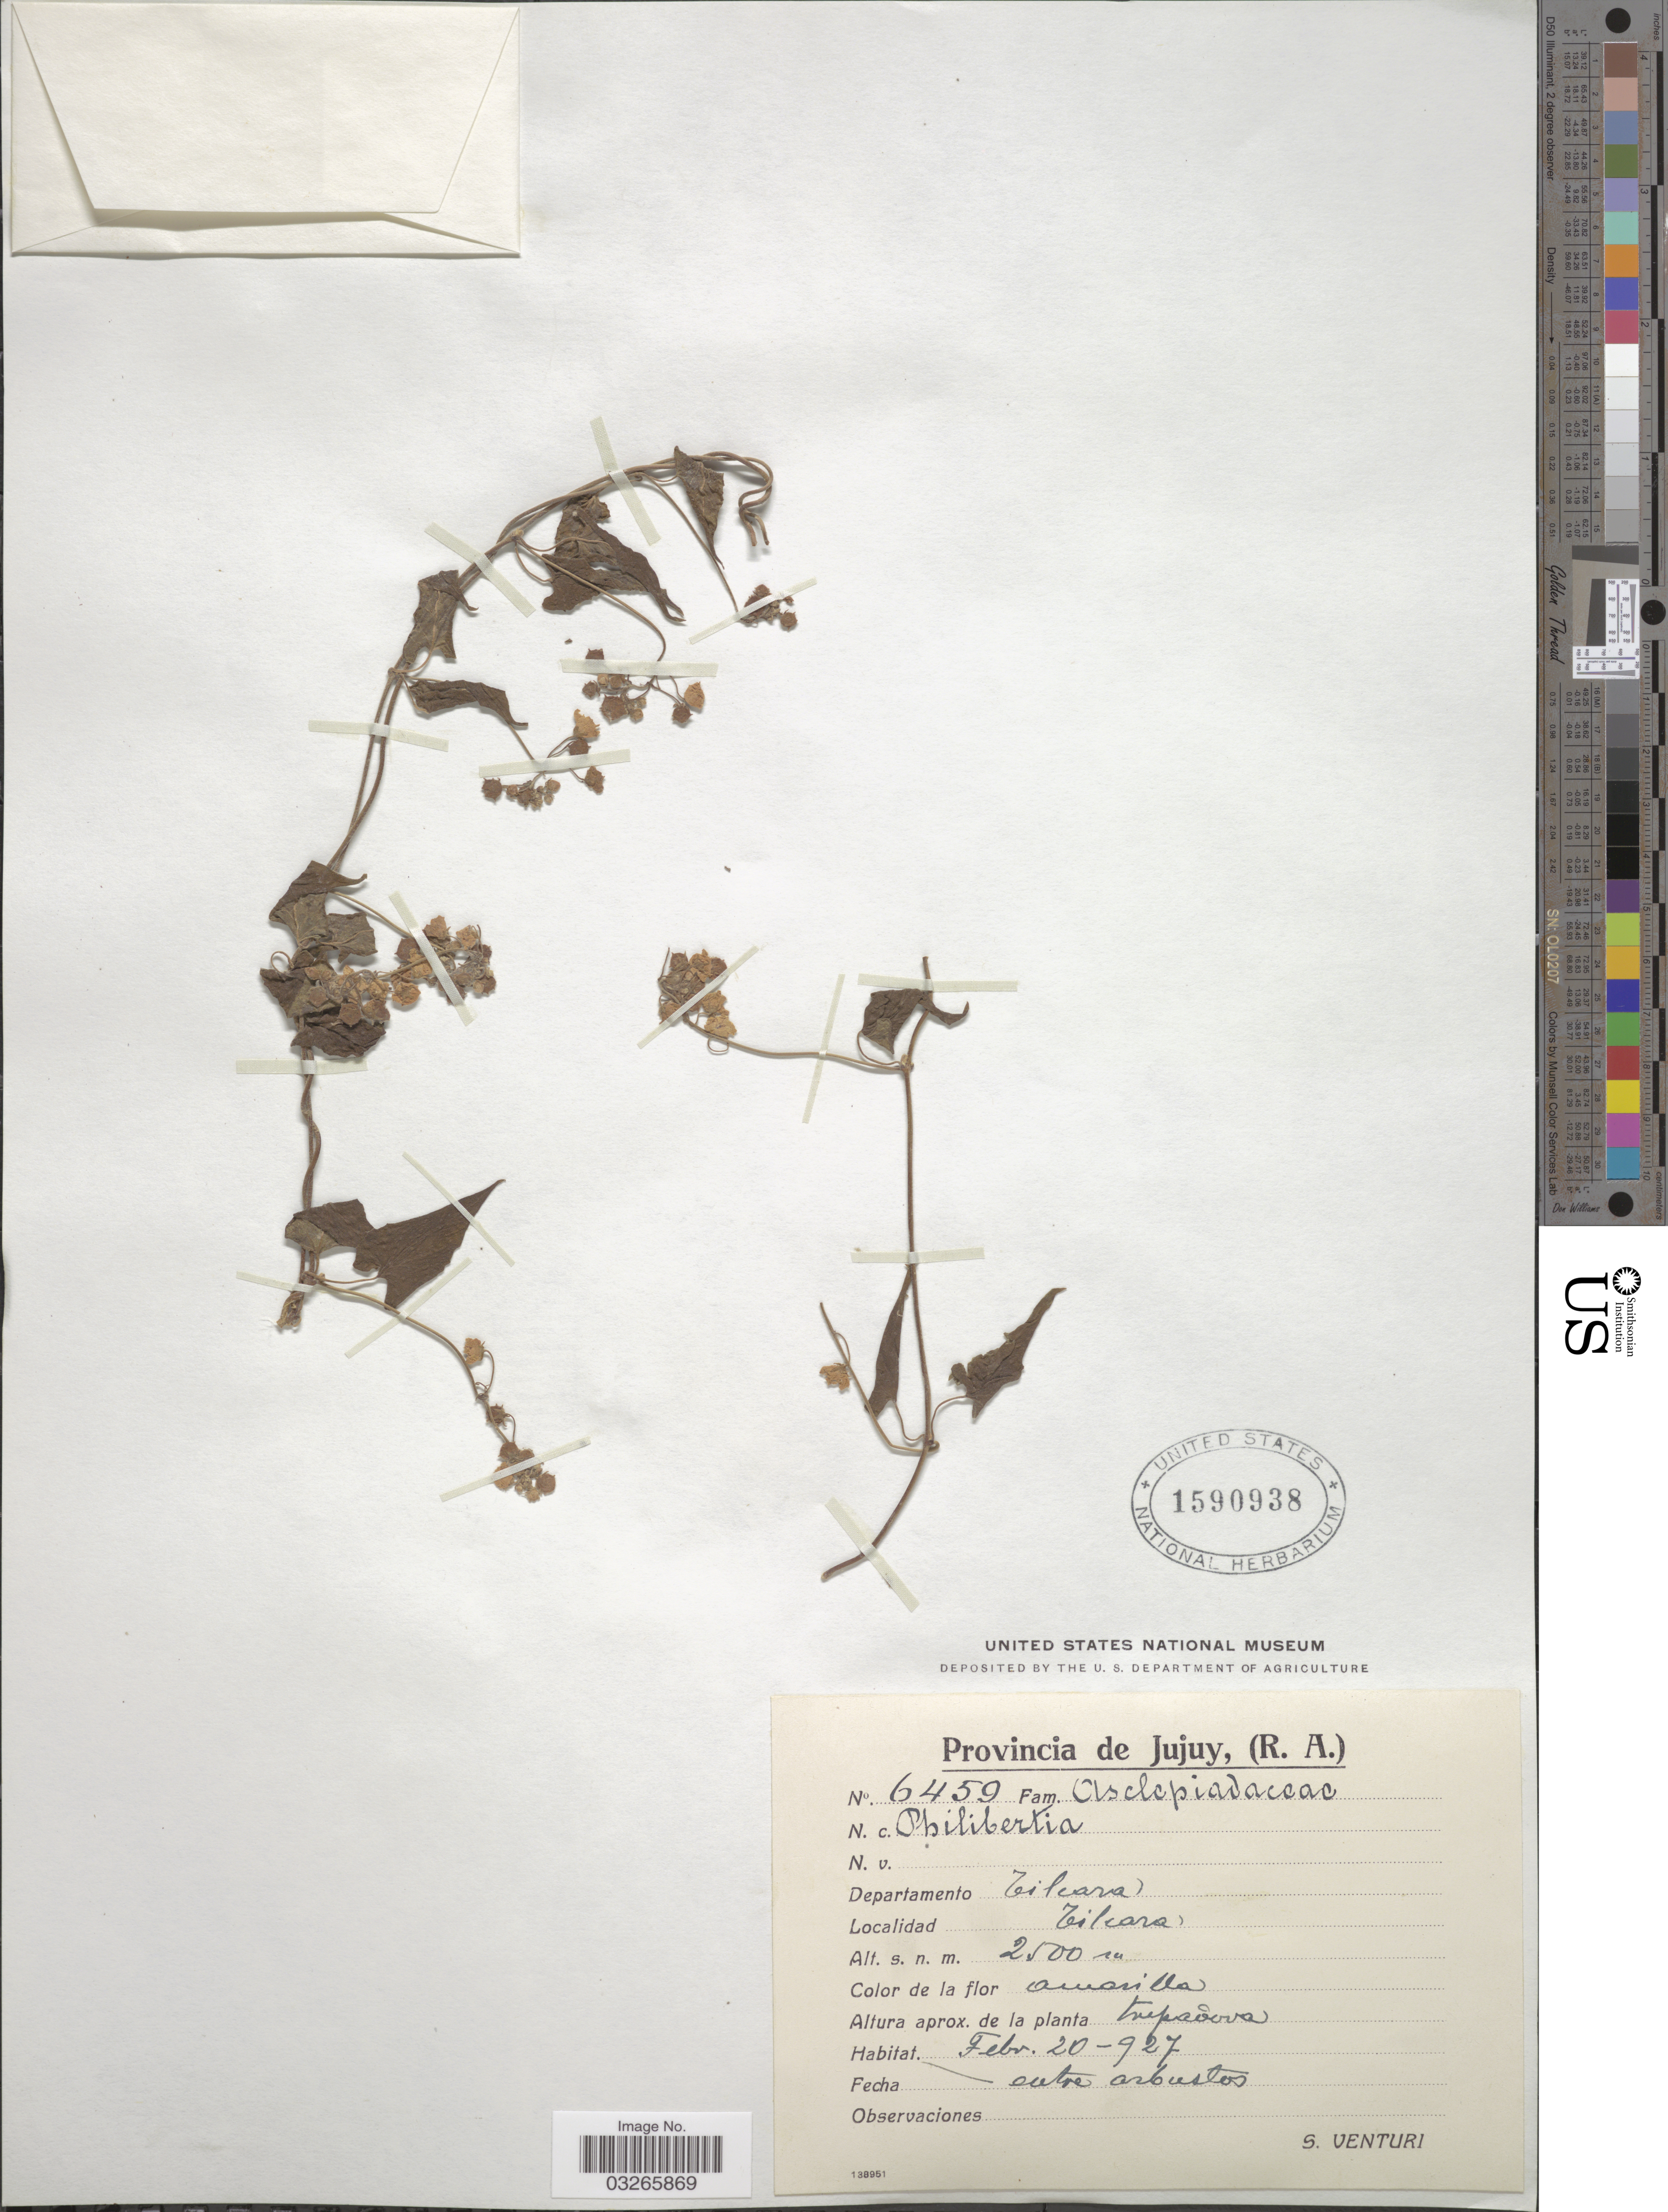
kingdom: Plantae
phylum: Tracheophyta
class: Magnoliopsida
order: Gentianales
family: Apocynaceae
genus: Sarcostemma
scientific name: Sarcostemma sp.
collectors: S. Venturi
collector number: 6459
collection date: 1927-02-20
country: Argentina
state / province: Jujuy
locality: Departamento Tilcara. Tilcara.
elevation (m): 2500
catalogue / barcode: US 1590938